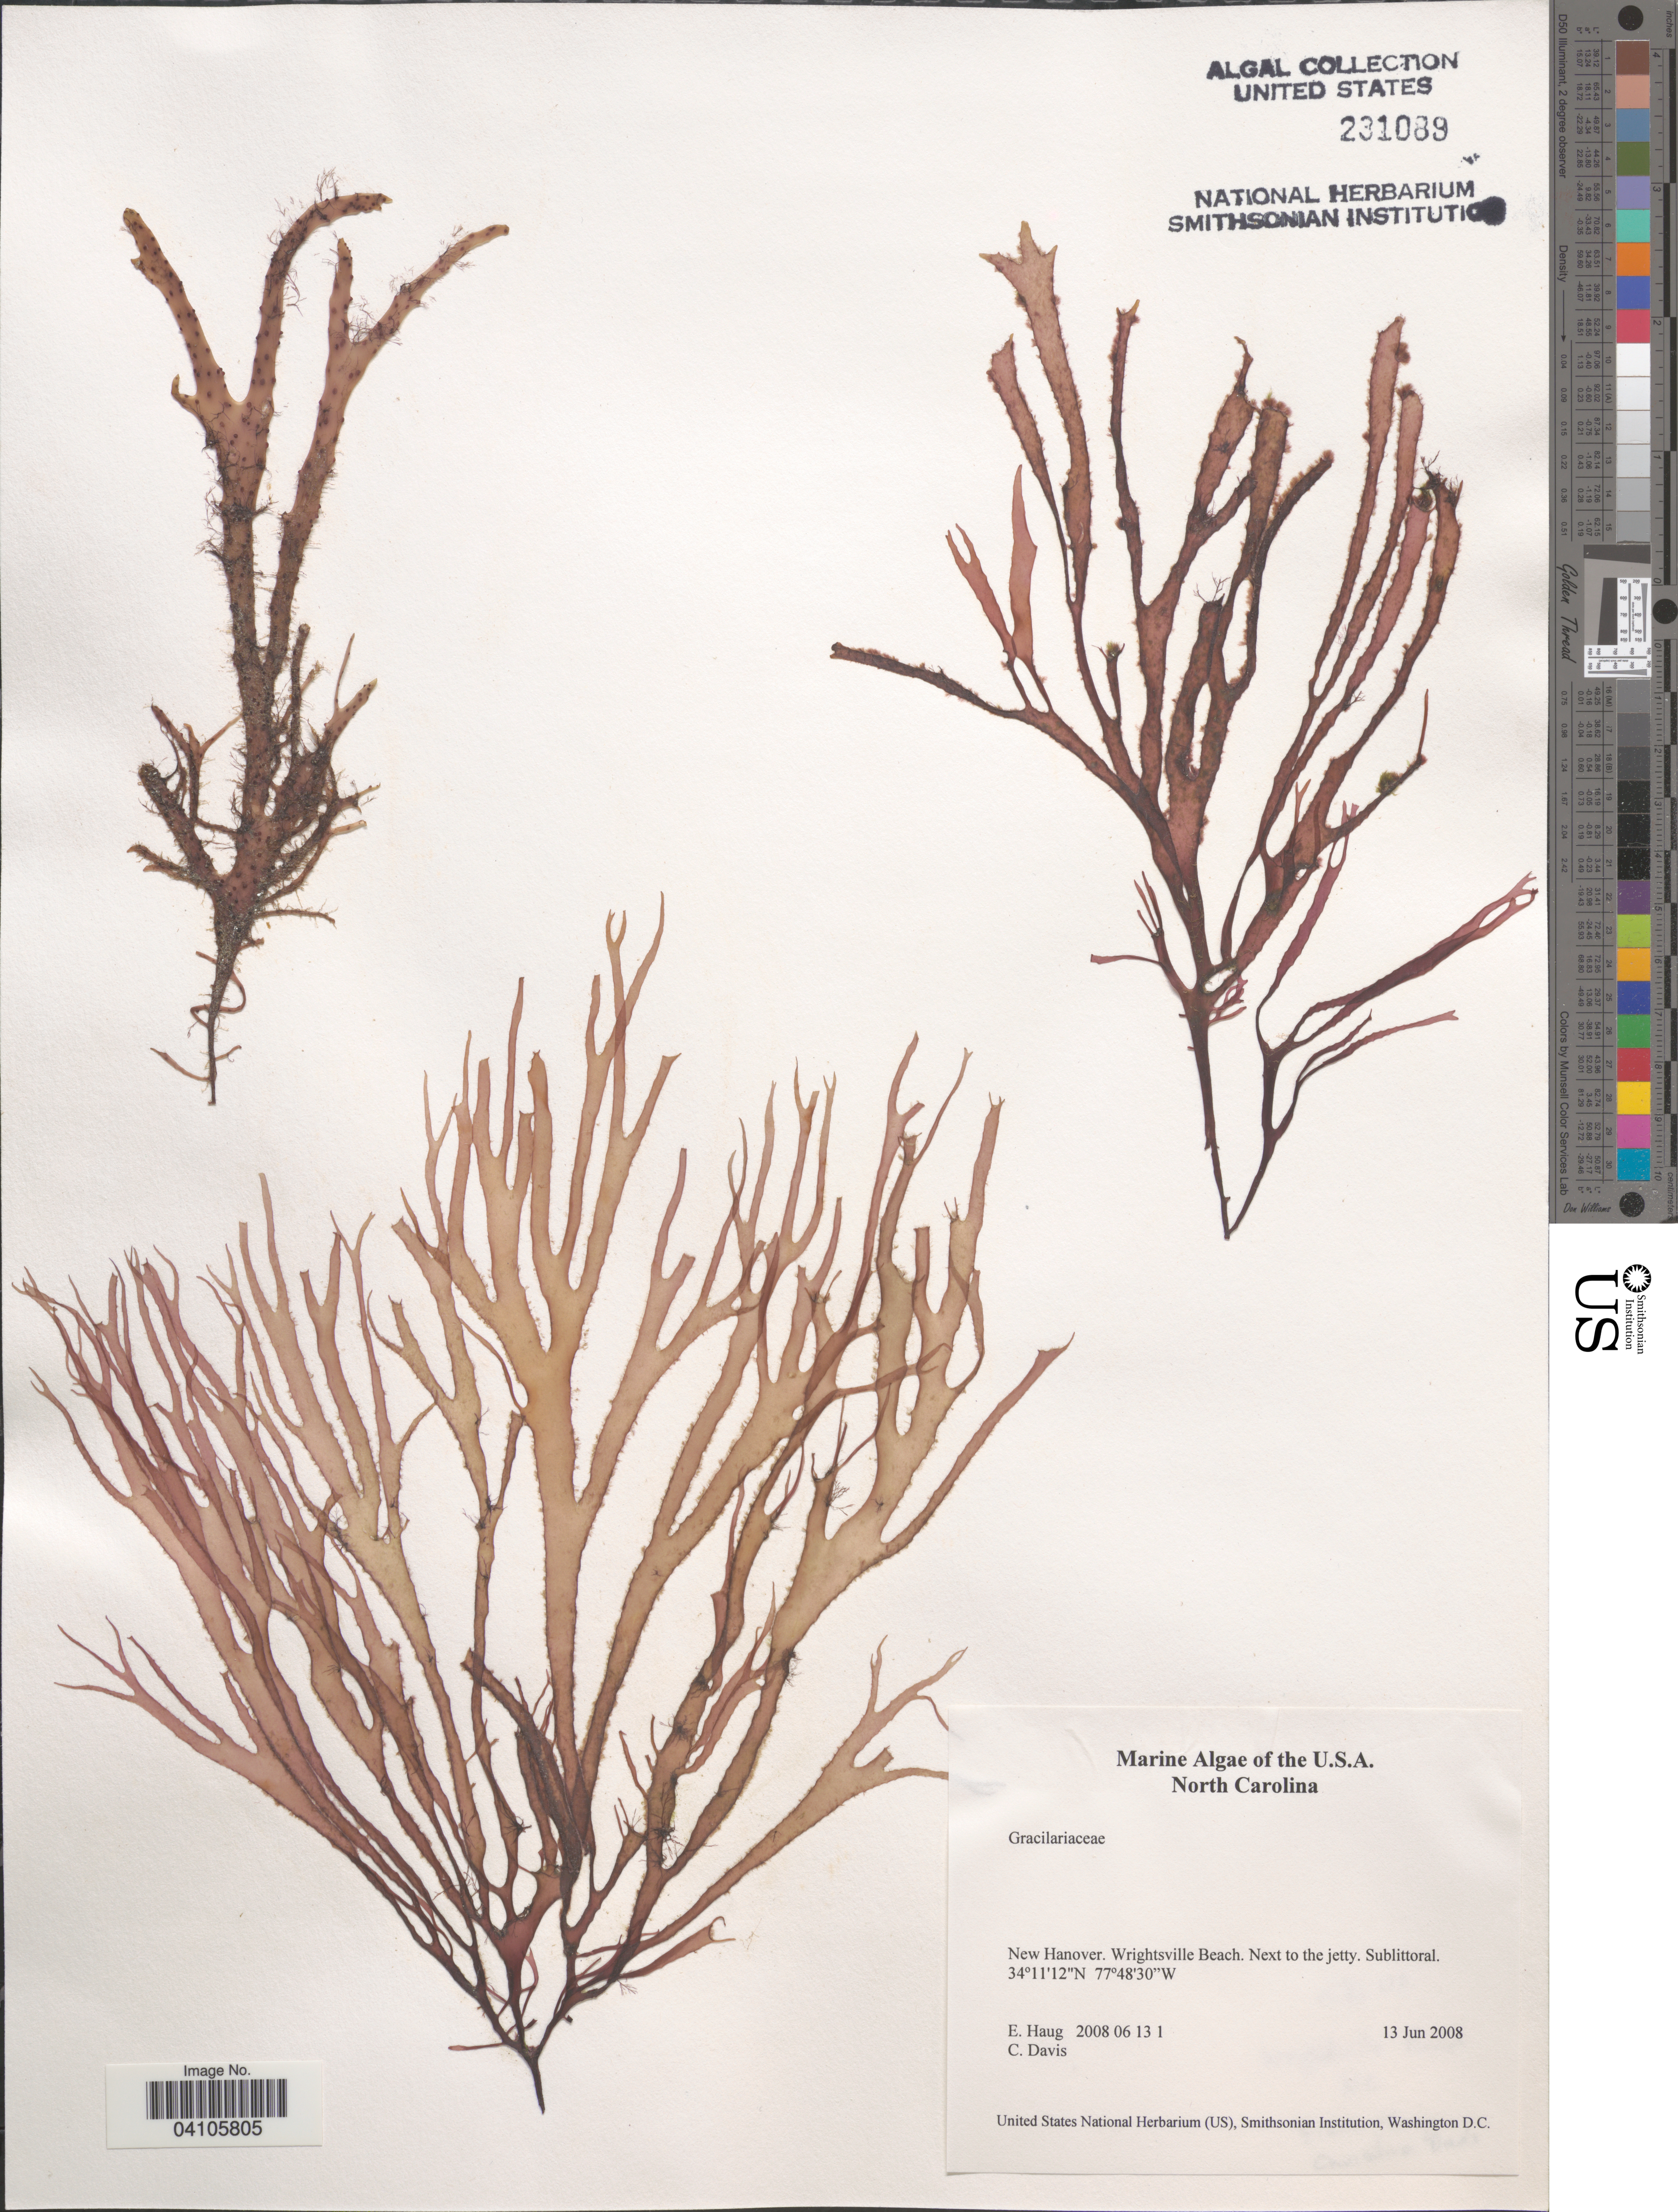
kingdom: Plantae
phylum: Rhodophyta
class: Florideophyceae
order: Gracilariales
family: Gracilariaceae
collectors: E. Haug & C. Davis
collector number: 2008 06 13 1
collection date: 2008-06-13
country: United States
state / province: North Carolina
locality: New Hanover. Wrightsville Beach. Next to the jetty.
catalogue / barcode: US 231089